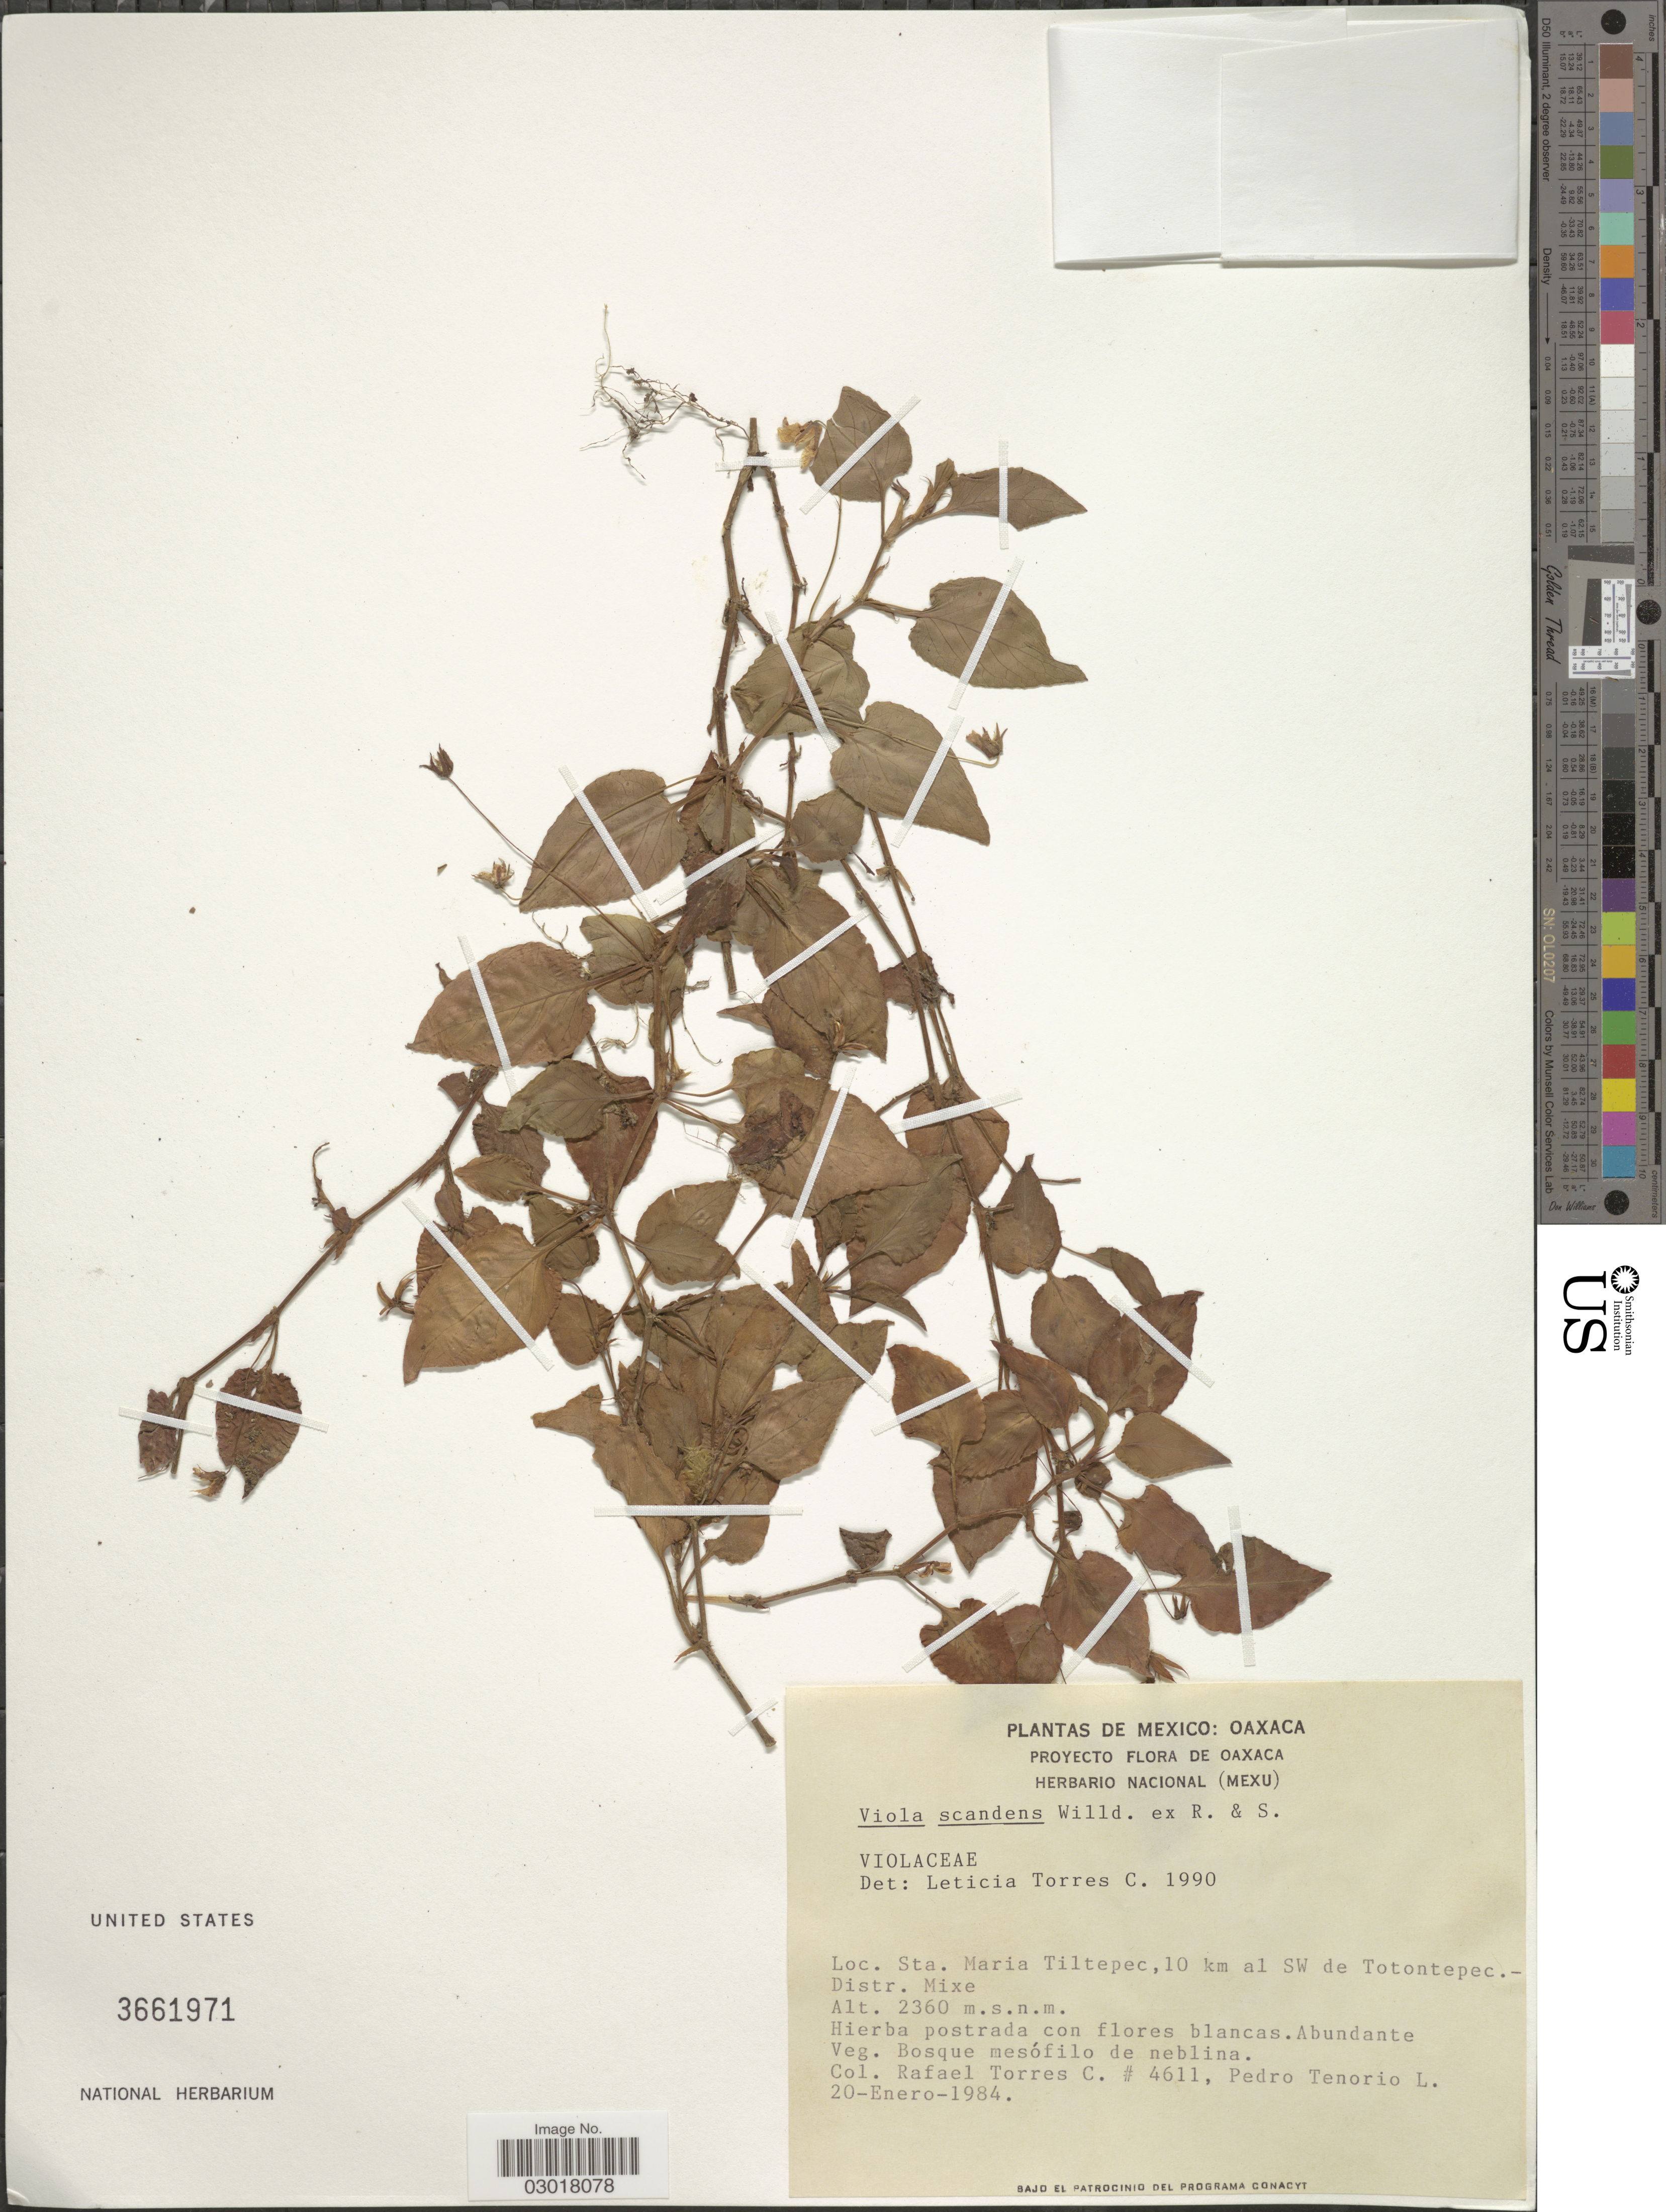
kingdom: Plantae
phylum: Tracheophyta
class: Magnoliopsida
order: Malpighiales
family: Violaceae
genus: Viola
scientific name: Viola scandens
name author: Humb. & Bonpl. ex Schult.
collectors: R. Torres C. & P. Tenorio L.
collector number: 4611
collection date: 1984-01-20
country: Mexico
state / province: Oaxaca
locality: Sta. Maria Tiltepec, 10 km SW de Totontepec. - Distr. Mixe.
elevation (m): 2360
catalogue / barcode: US 3661971